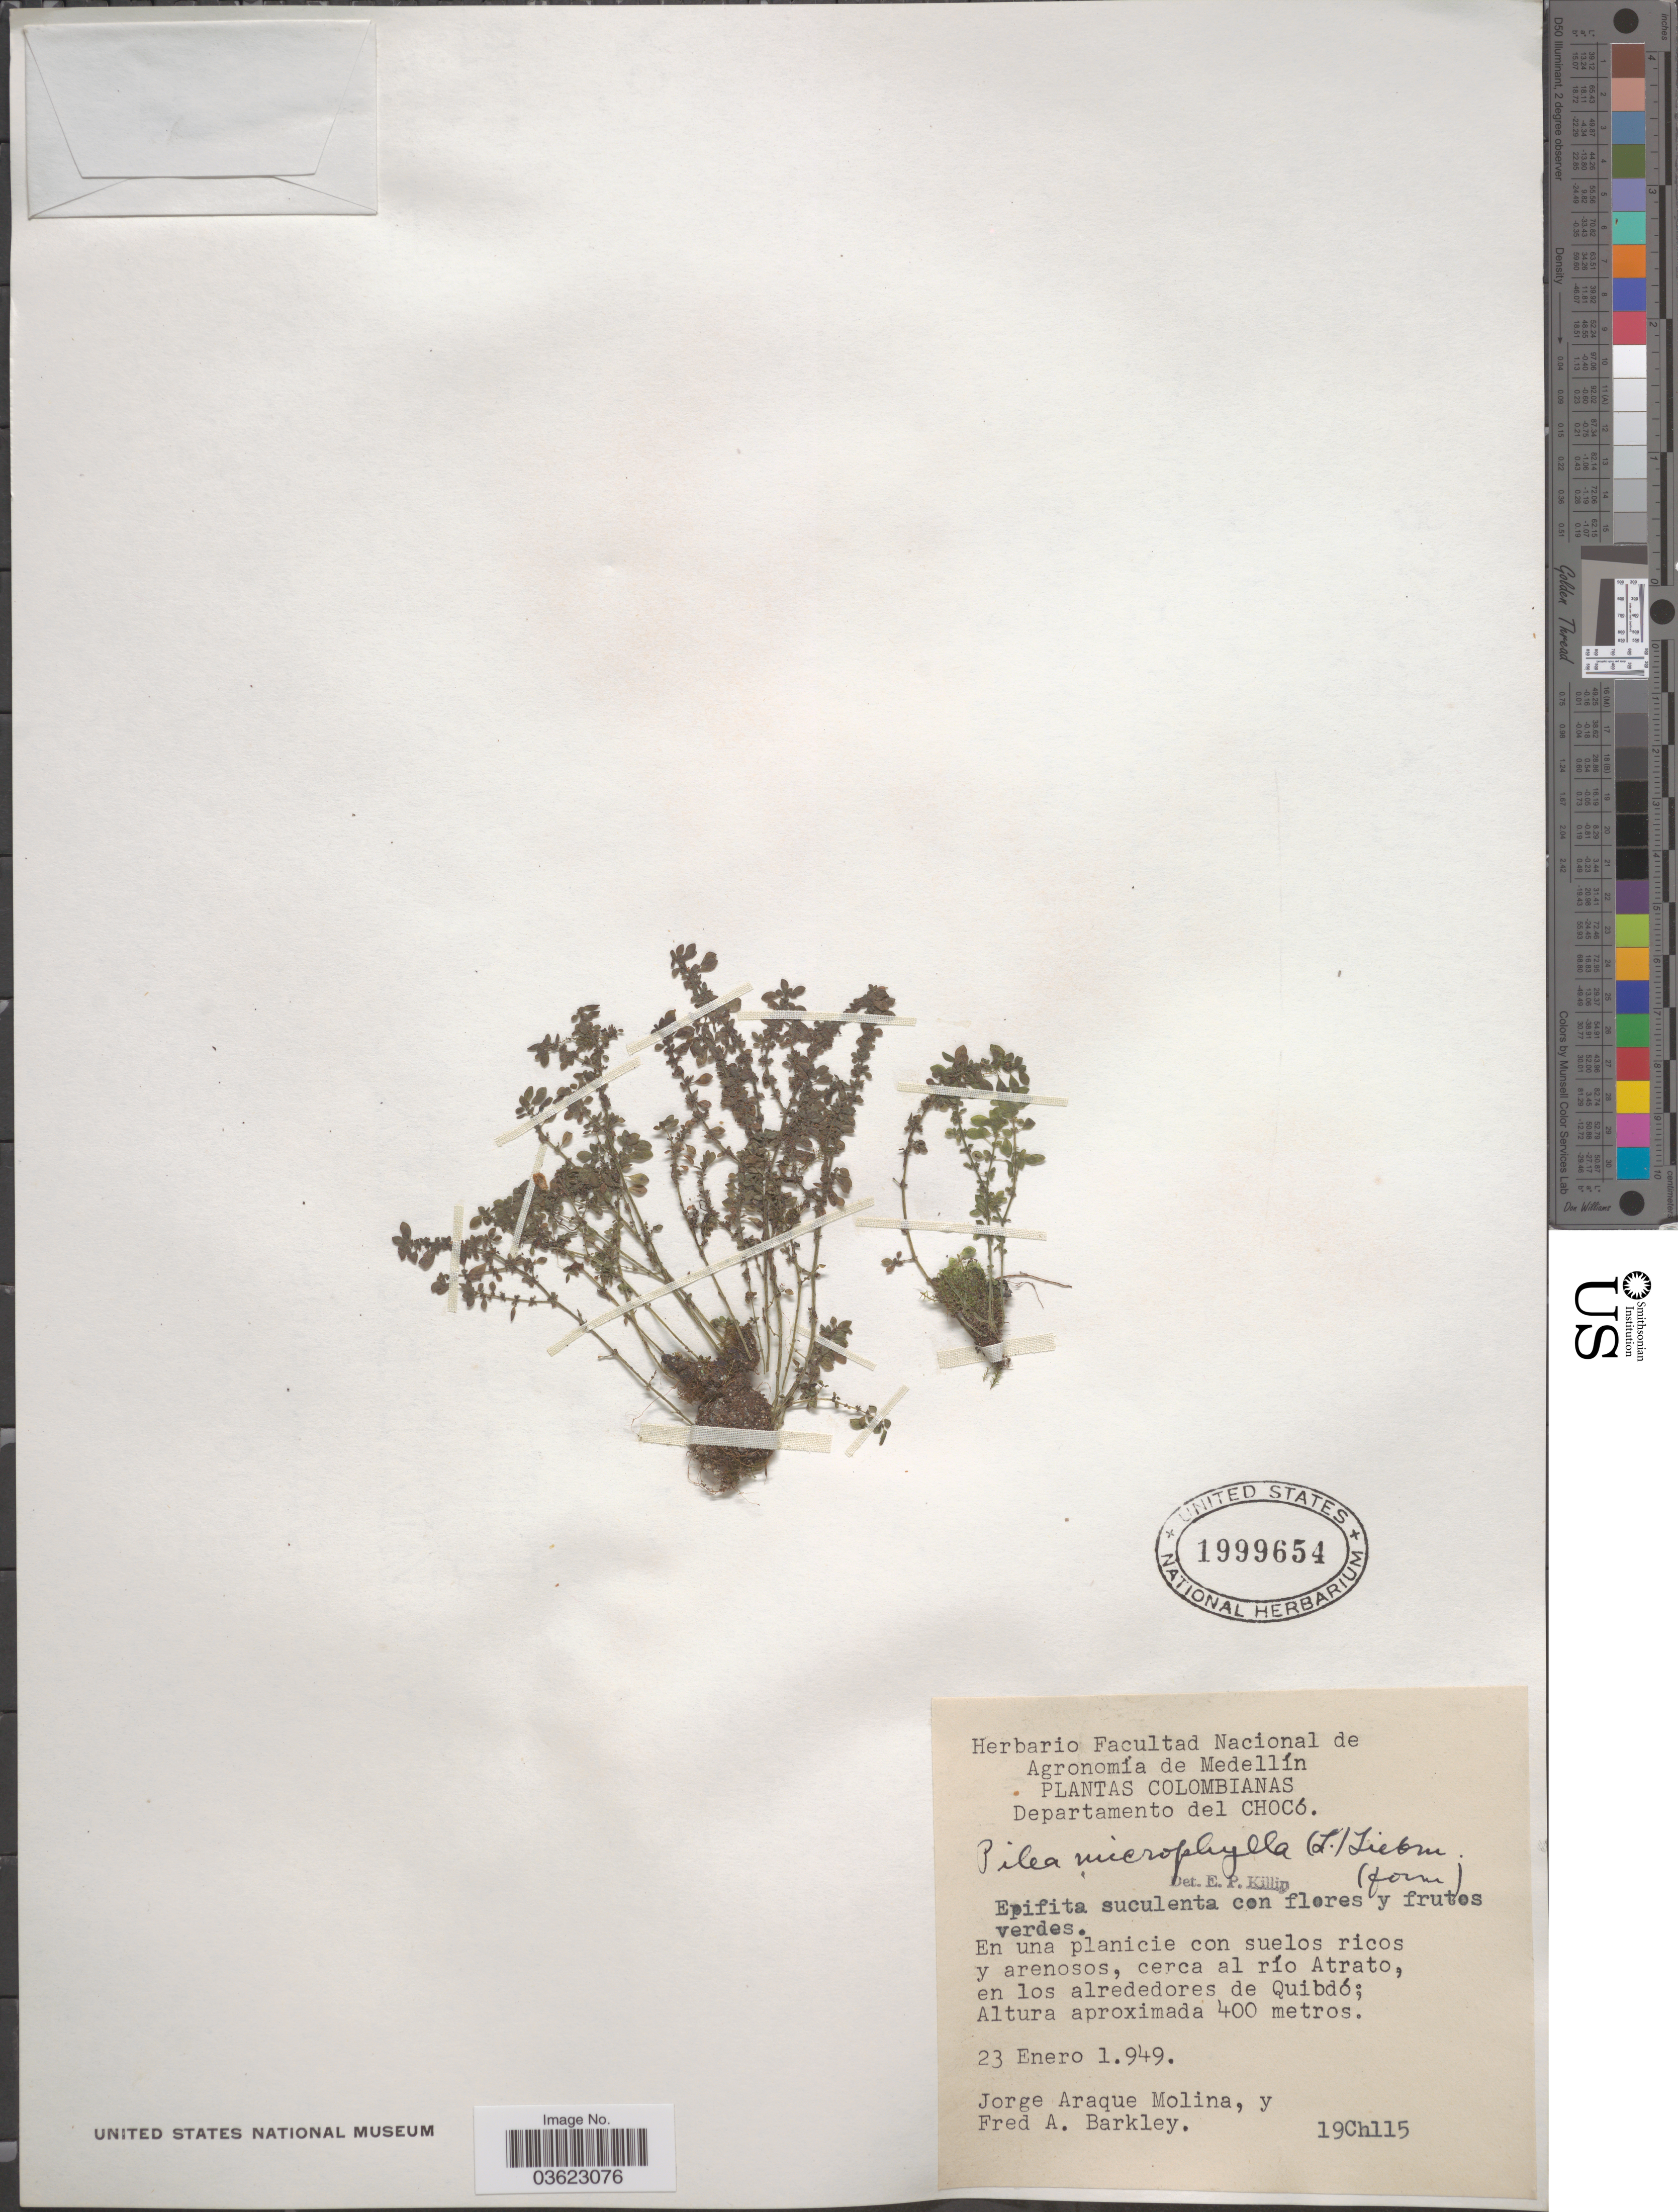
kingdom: Plantae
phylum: Tracheophyta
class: Magnoliopsida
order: Rosales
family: Urticaceae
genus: Pilea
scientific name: Pilea microphylla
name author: (L.) Liebm.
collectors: J. Araque Molina & F. A. Barkley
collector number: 19Ch115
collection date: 1949-01-23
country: Colombia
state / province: Chocó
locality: Departamento del Chocó. En una planicie con suelos ricos y arenosos, cerca al río Atrato, en los alrededores de Quibdó.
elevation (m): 400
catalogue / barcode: US 1999654